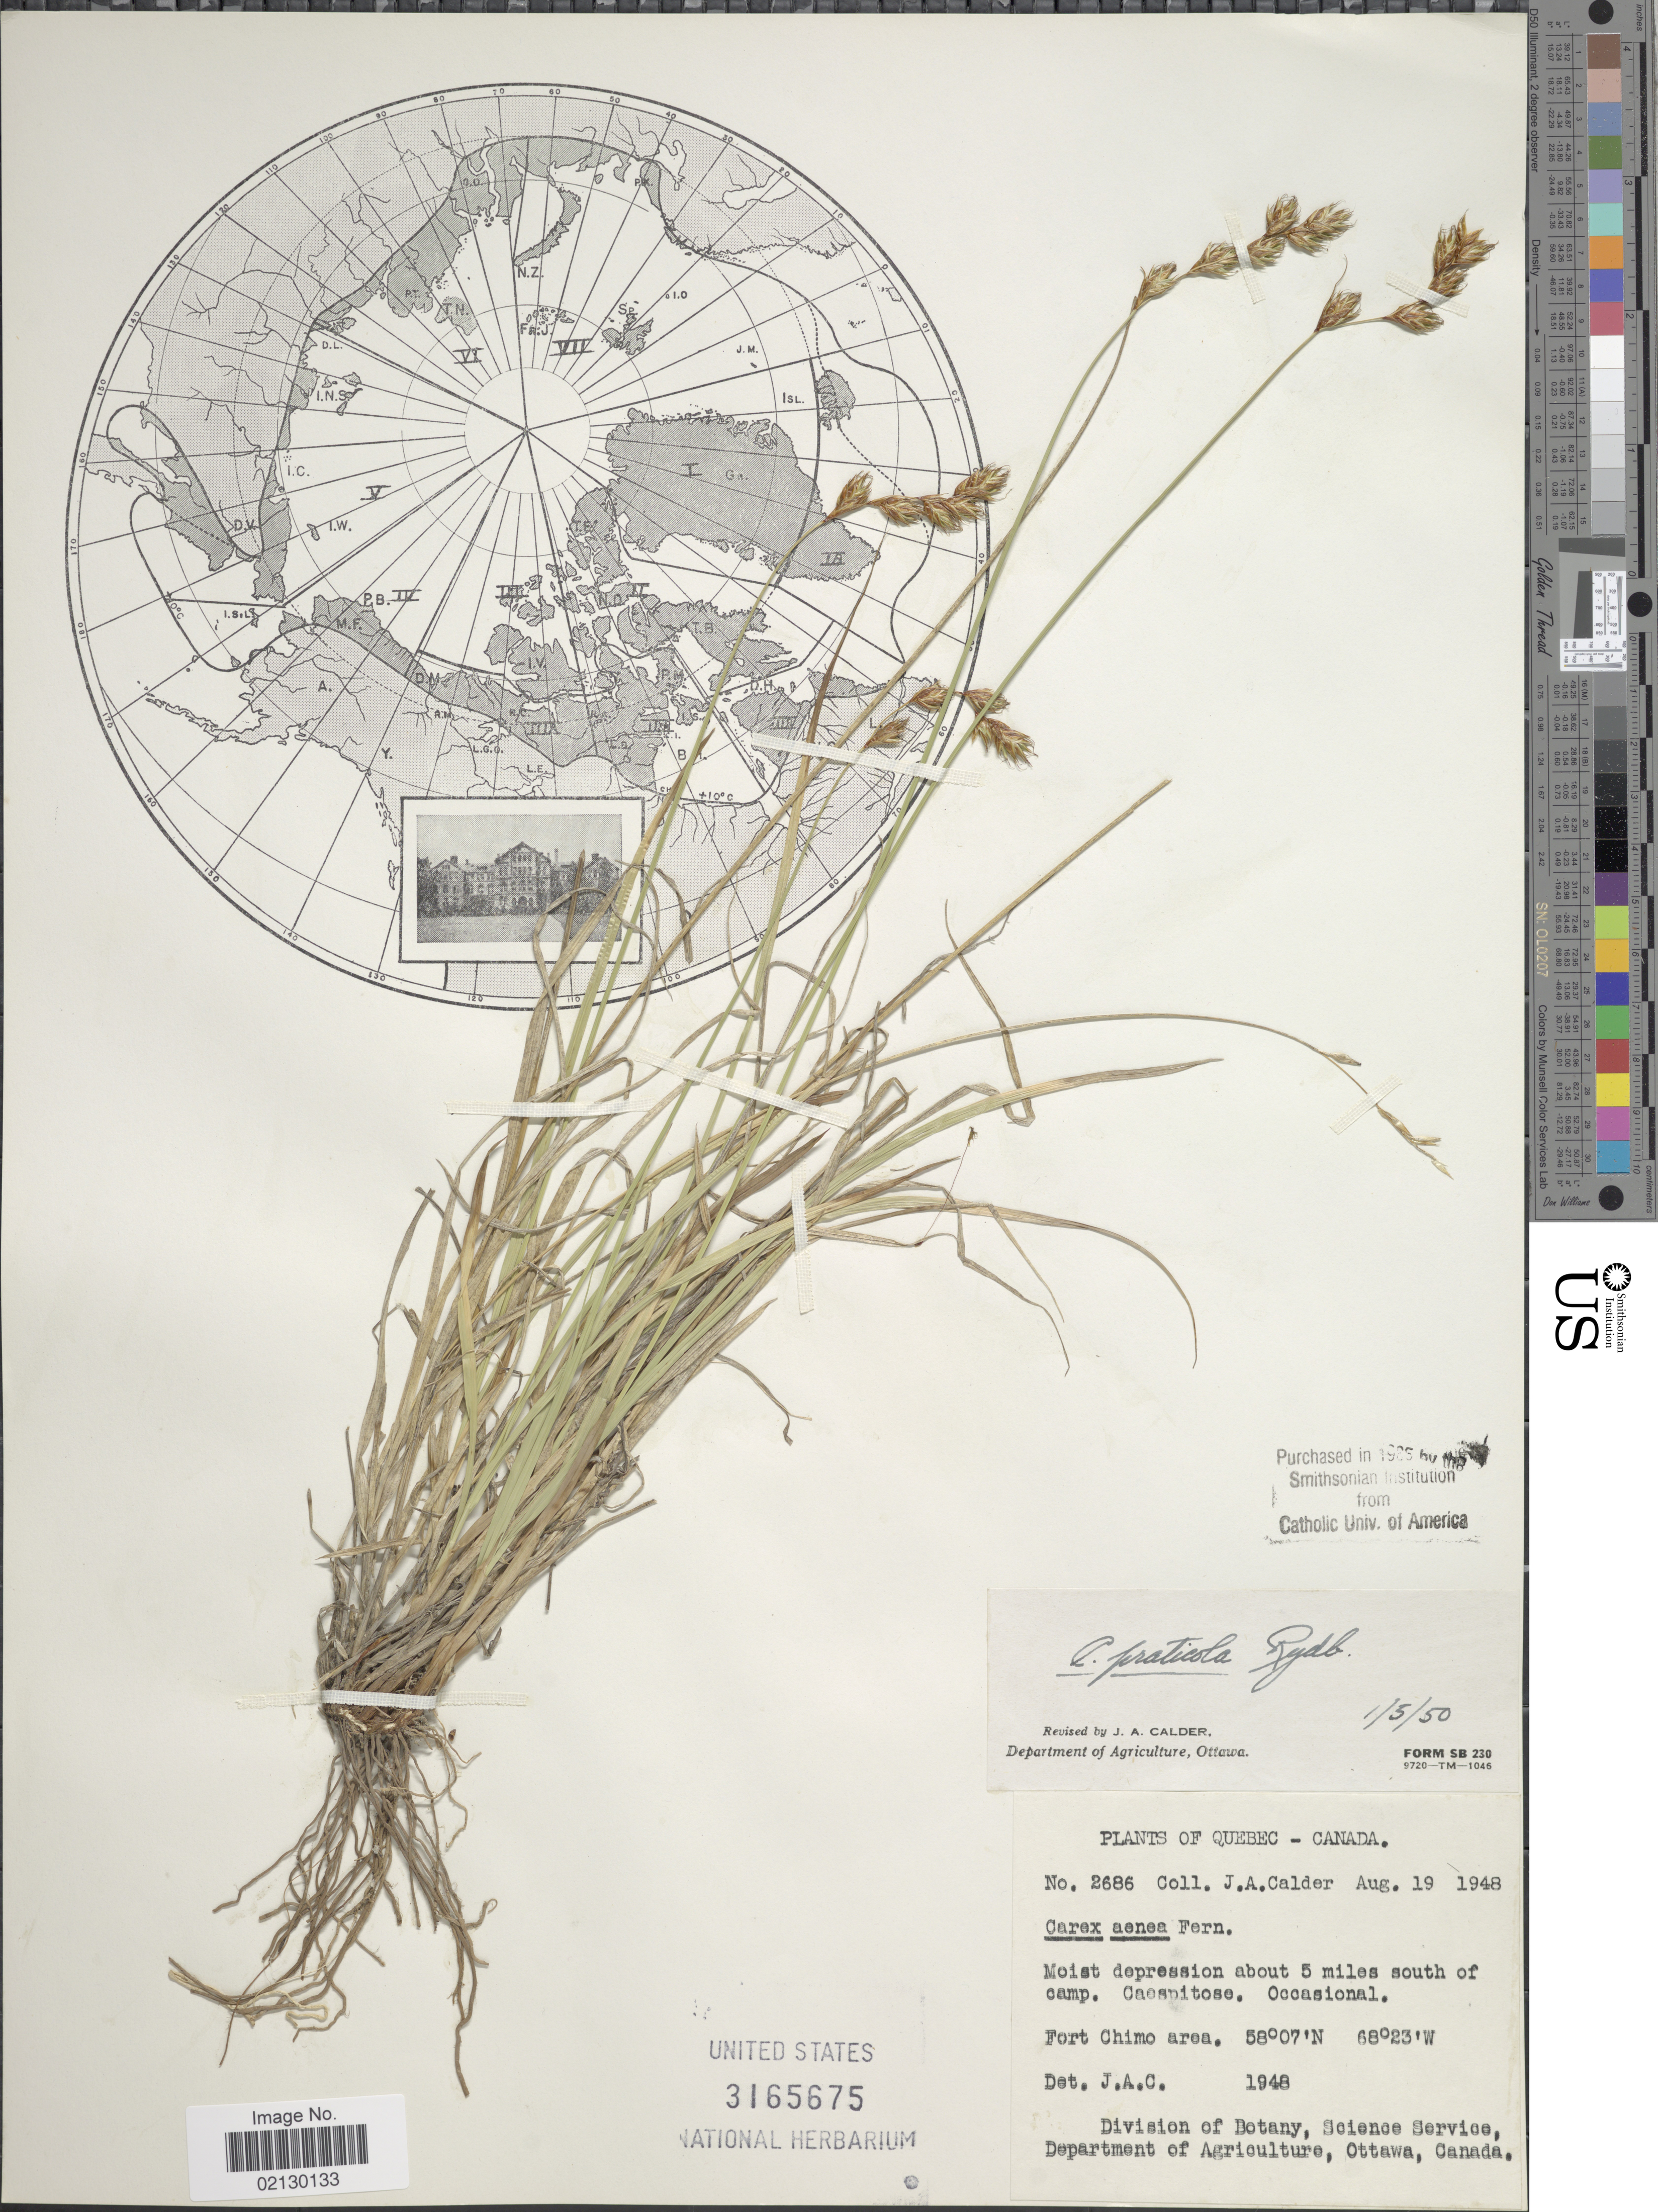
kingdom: Plantae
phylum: Tracheophyta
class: Liliopsida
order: Poales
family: Cyperaceae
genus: Carex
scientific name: Carex praticola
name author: Rydb.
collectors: J. A. Calder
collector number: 2686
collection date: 1948-08-19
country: Canada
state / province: Quebec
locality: About 5 miles south of camp. Fort Chimo area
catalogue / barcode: US 3165675